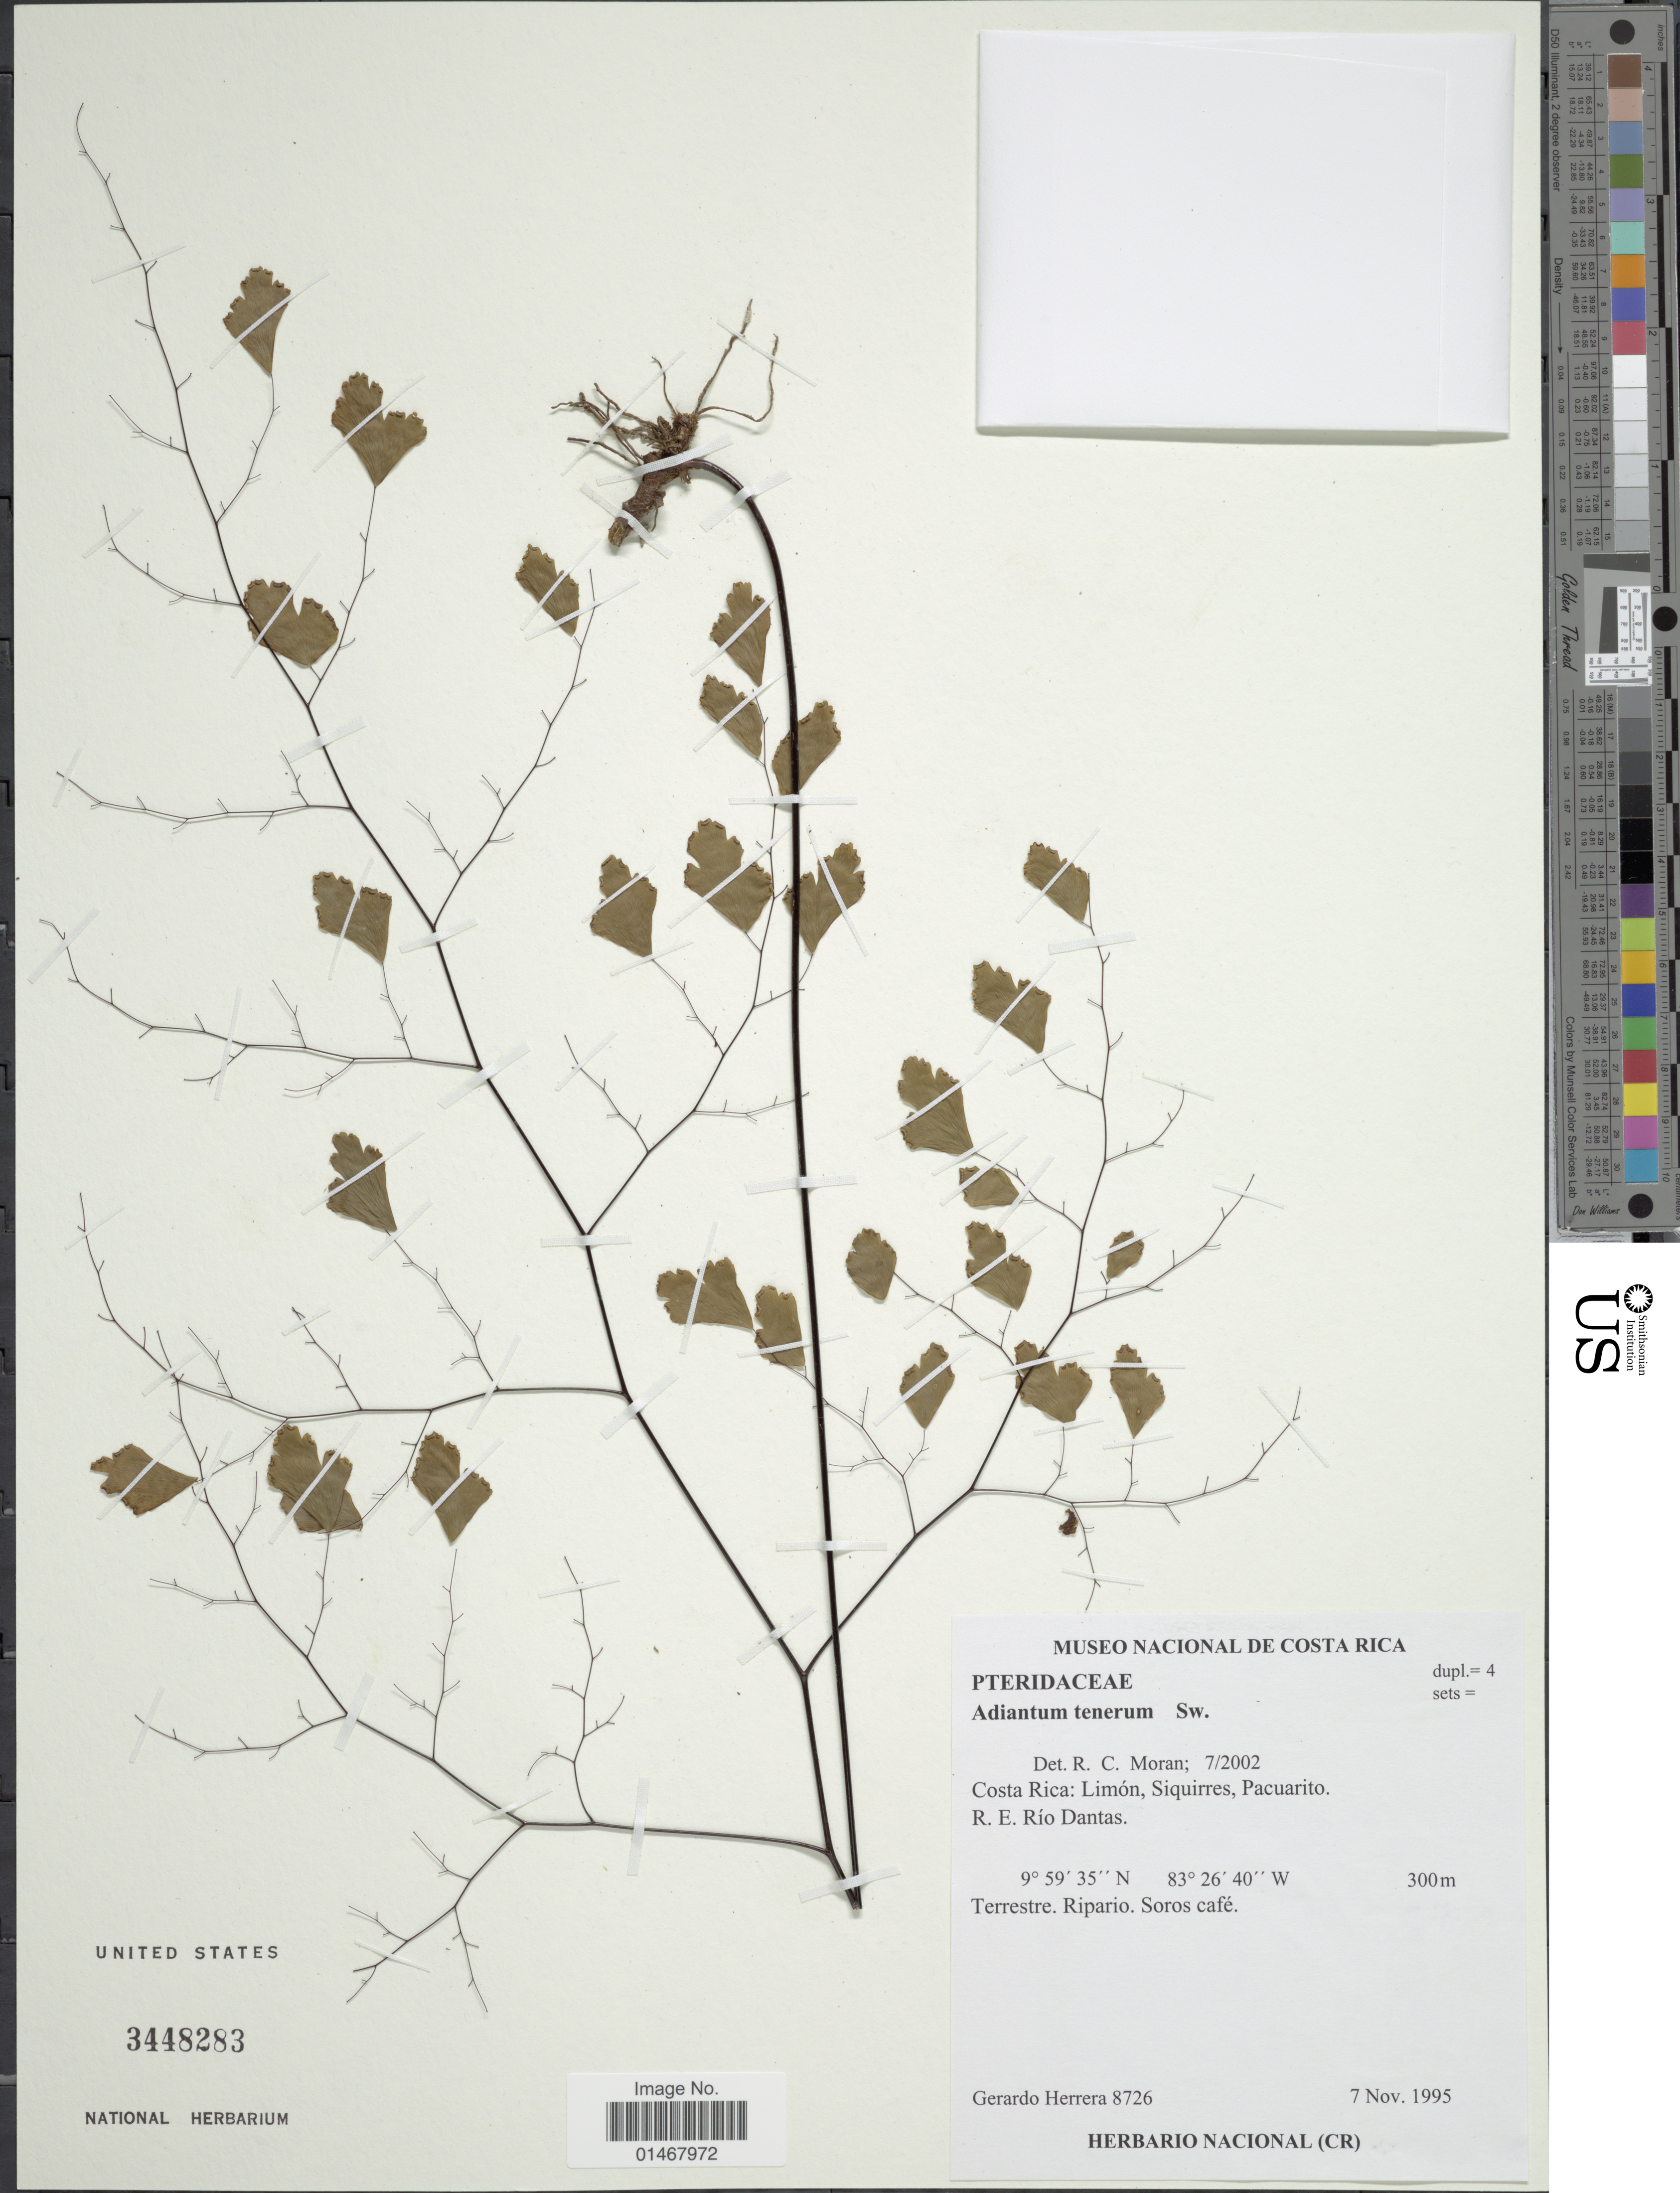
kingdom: Plantae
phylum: Tracheophyta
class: Polypodiopsida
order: Polypodiales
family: Pteridaceae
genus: Adiantum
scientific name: Adiantum tenerum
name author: Sw.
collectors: G. Herrera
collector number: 8726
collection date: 1995-11-07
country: Costa Rica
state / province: Limón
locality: Siquirres, Pacuarito. R.E. Río Dantas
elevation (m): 300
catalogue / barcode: US 3448283